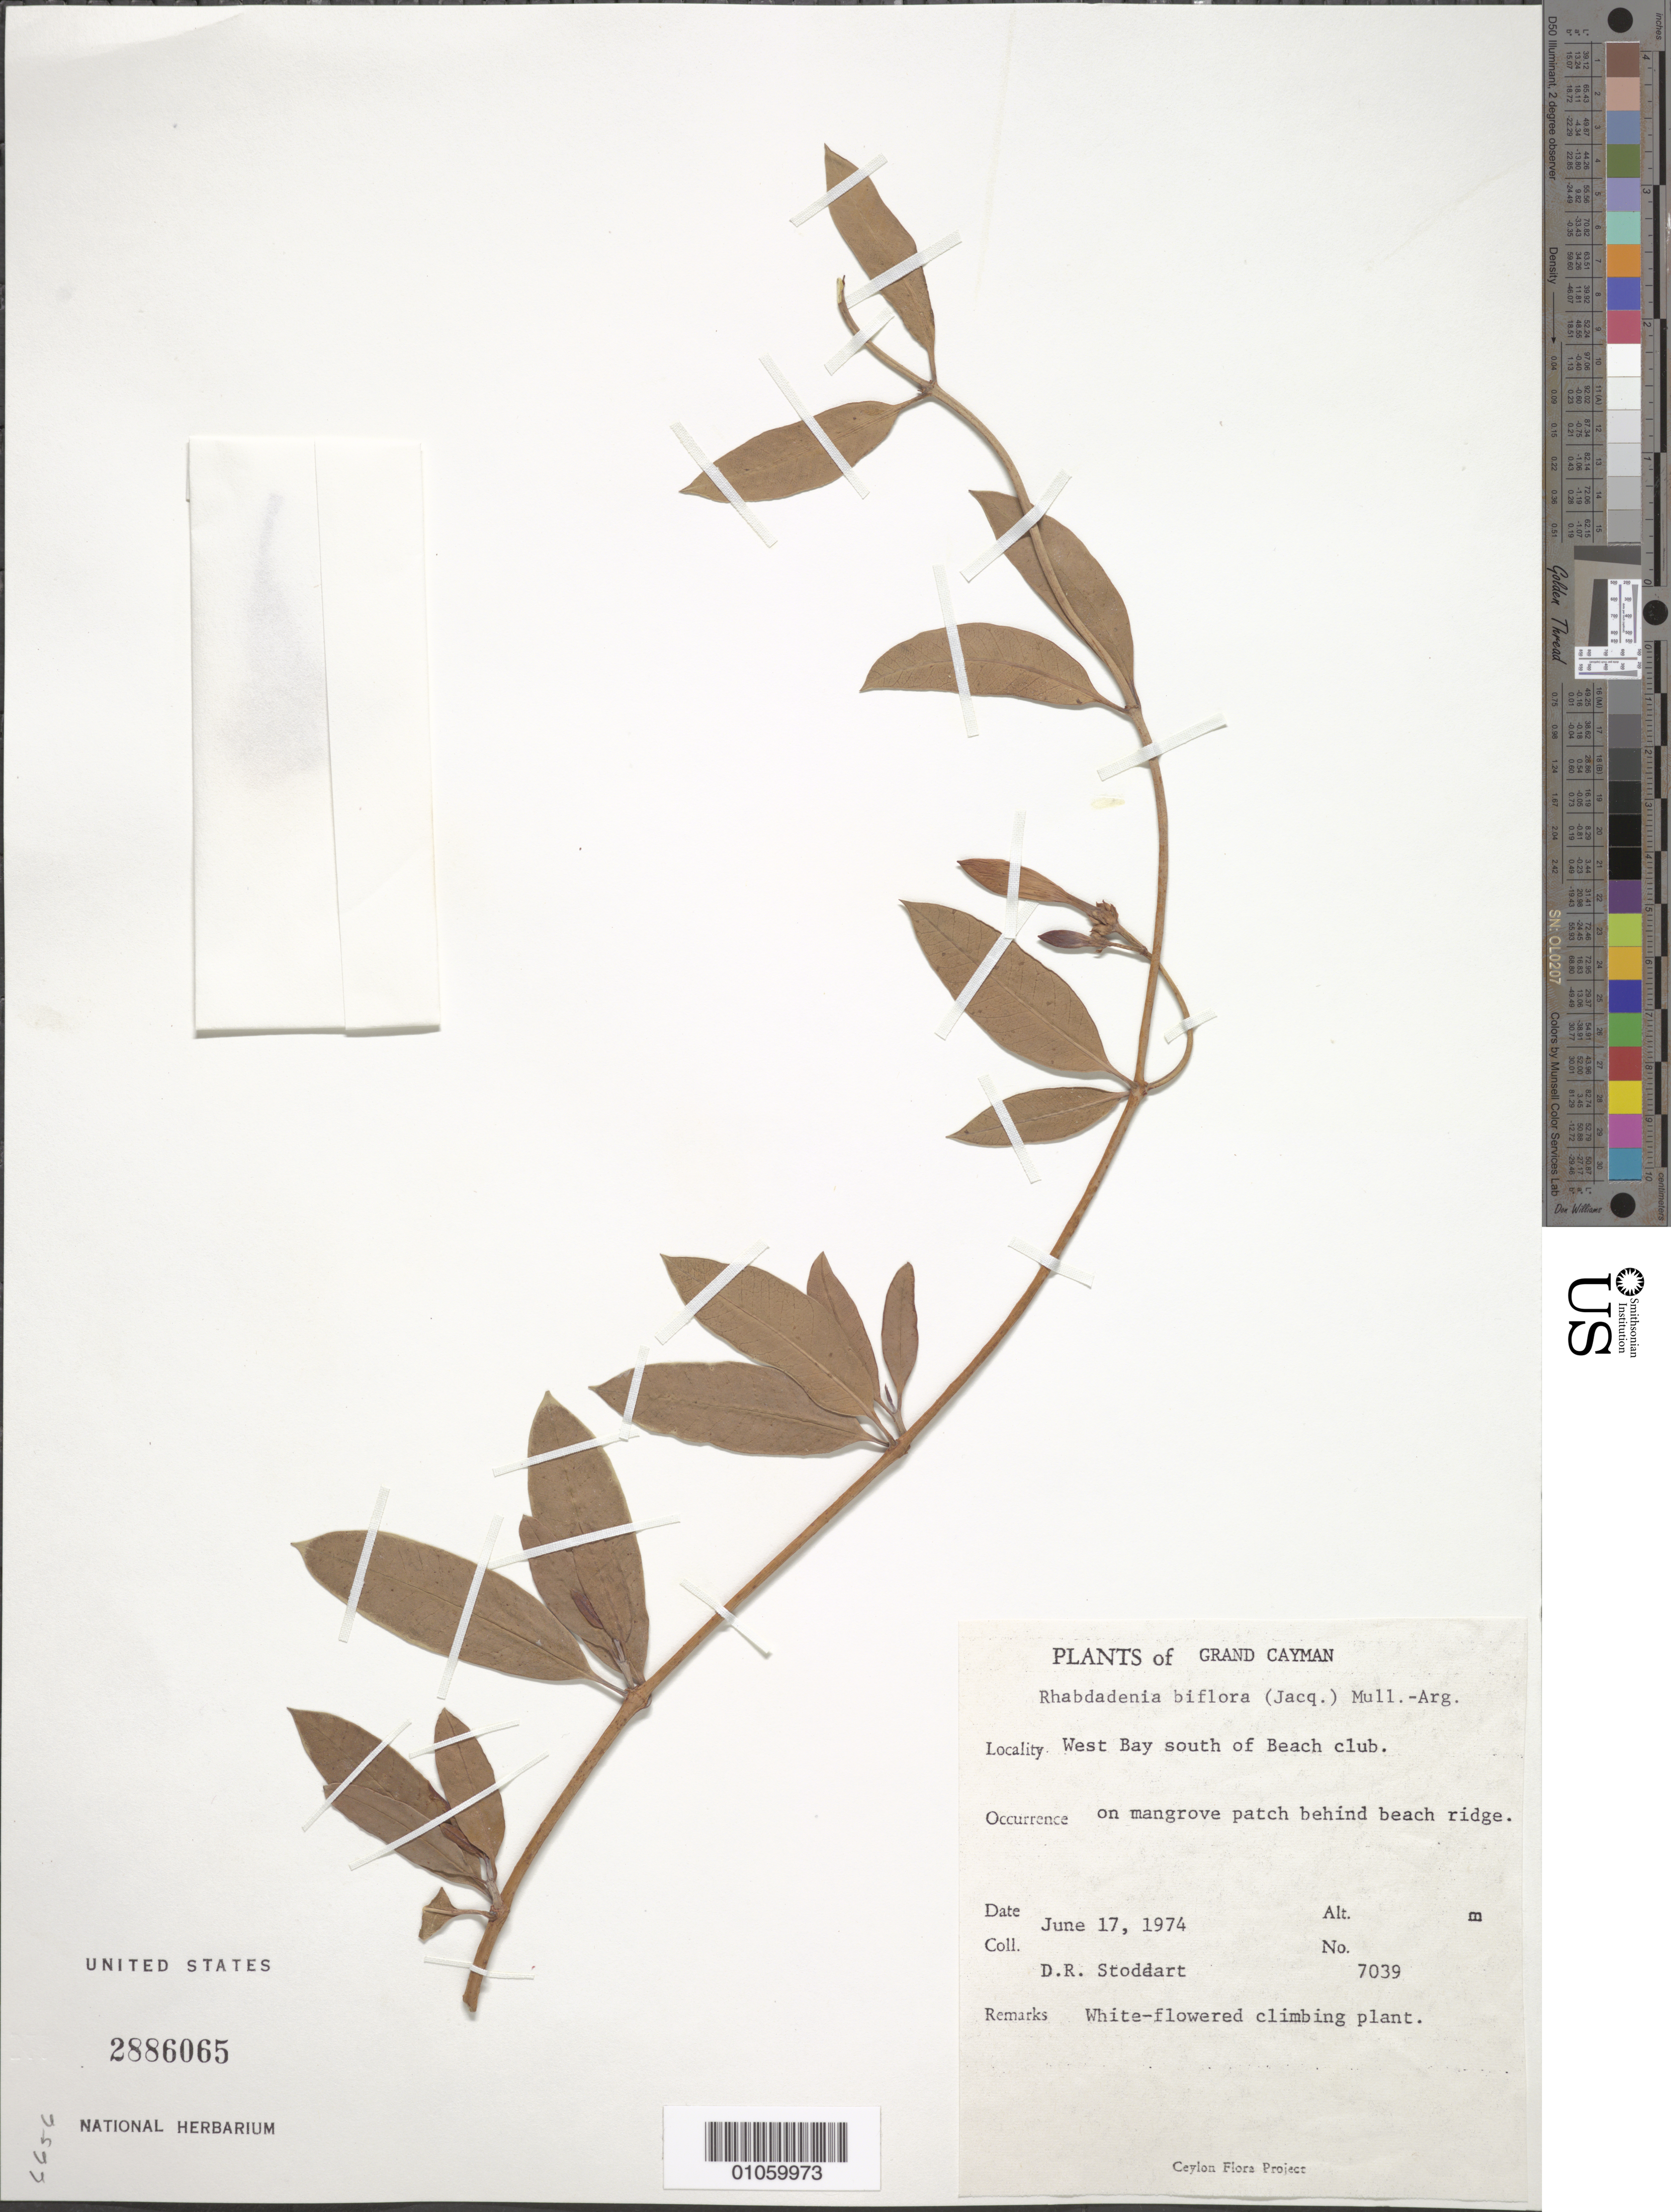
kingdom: Plantae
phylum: Tracheophyta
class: Magnoliopsida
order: Gentianales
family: Apocynaceae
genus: Rhabdadenia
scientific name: Rhabdadenia biflora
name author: (Jacq.) Müll. Arg.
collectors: D. R. Stoddart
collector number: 7039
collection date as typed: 17 Jun 1974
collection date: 1974-06-17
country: Cayman Islands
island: Grand Cayman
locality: West Bay south of Beach club; on mangrove patch behind beach ridge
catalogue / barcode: US 2886065